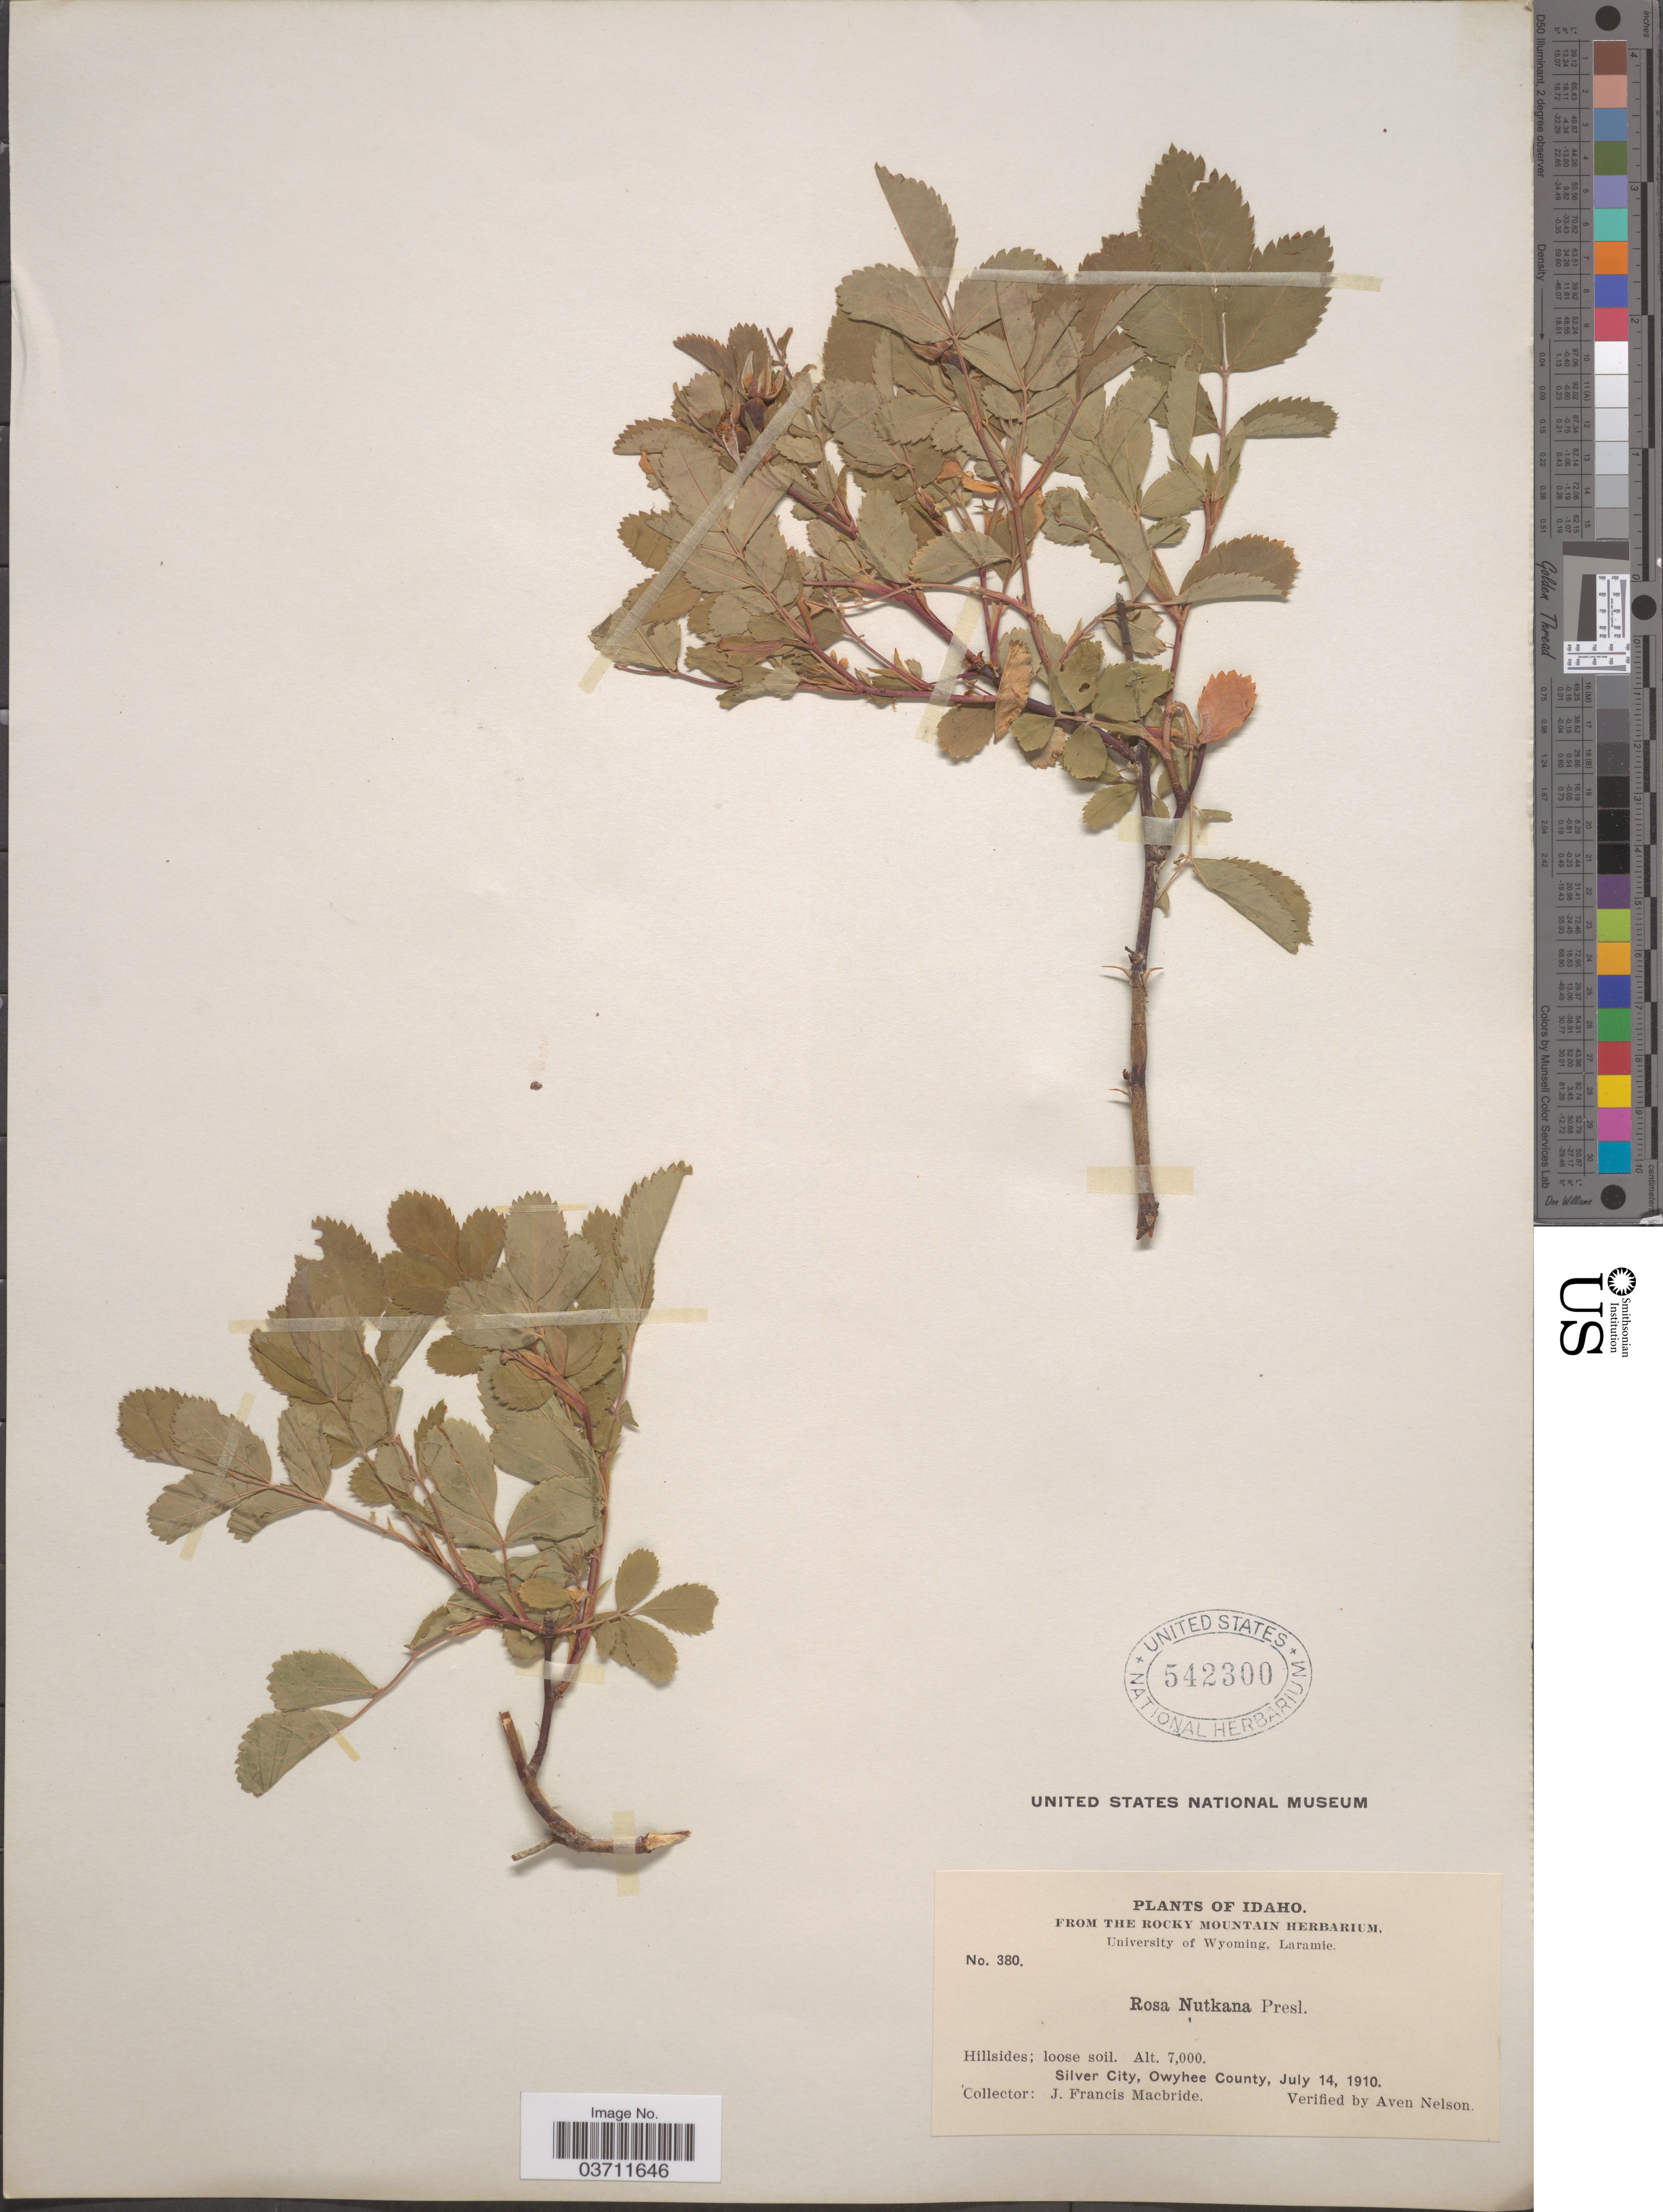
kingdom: Plantae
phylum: Tracheophyta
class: Magnoliopsida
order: Rosales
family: Rosaceae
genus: Rosa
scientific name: Rosa nutkana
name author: C. Presl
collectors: J. F. Macbride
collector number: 380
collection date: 1910-07-14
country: United States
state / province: Idaho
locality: Silver City, Owyhee County.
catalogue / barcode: US 542300